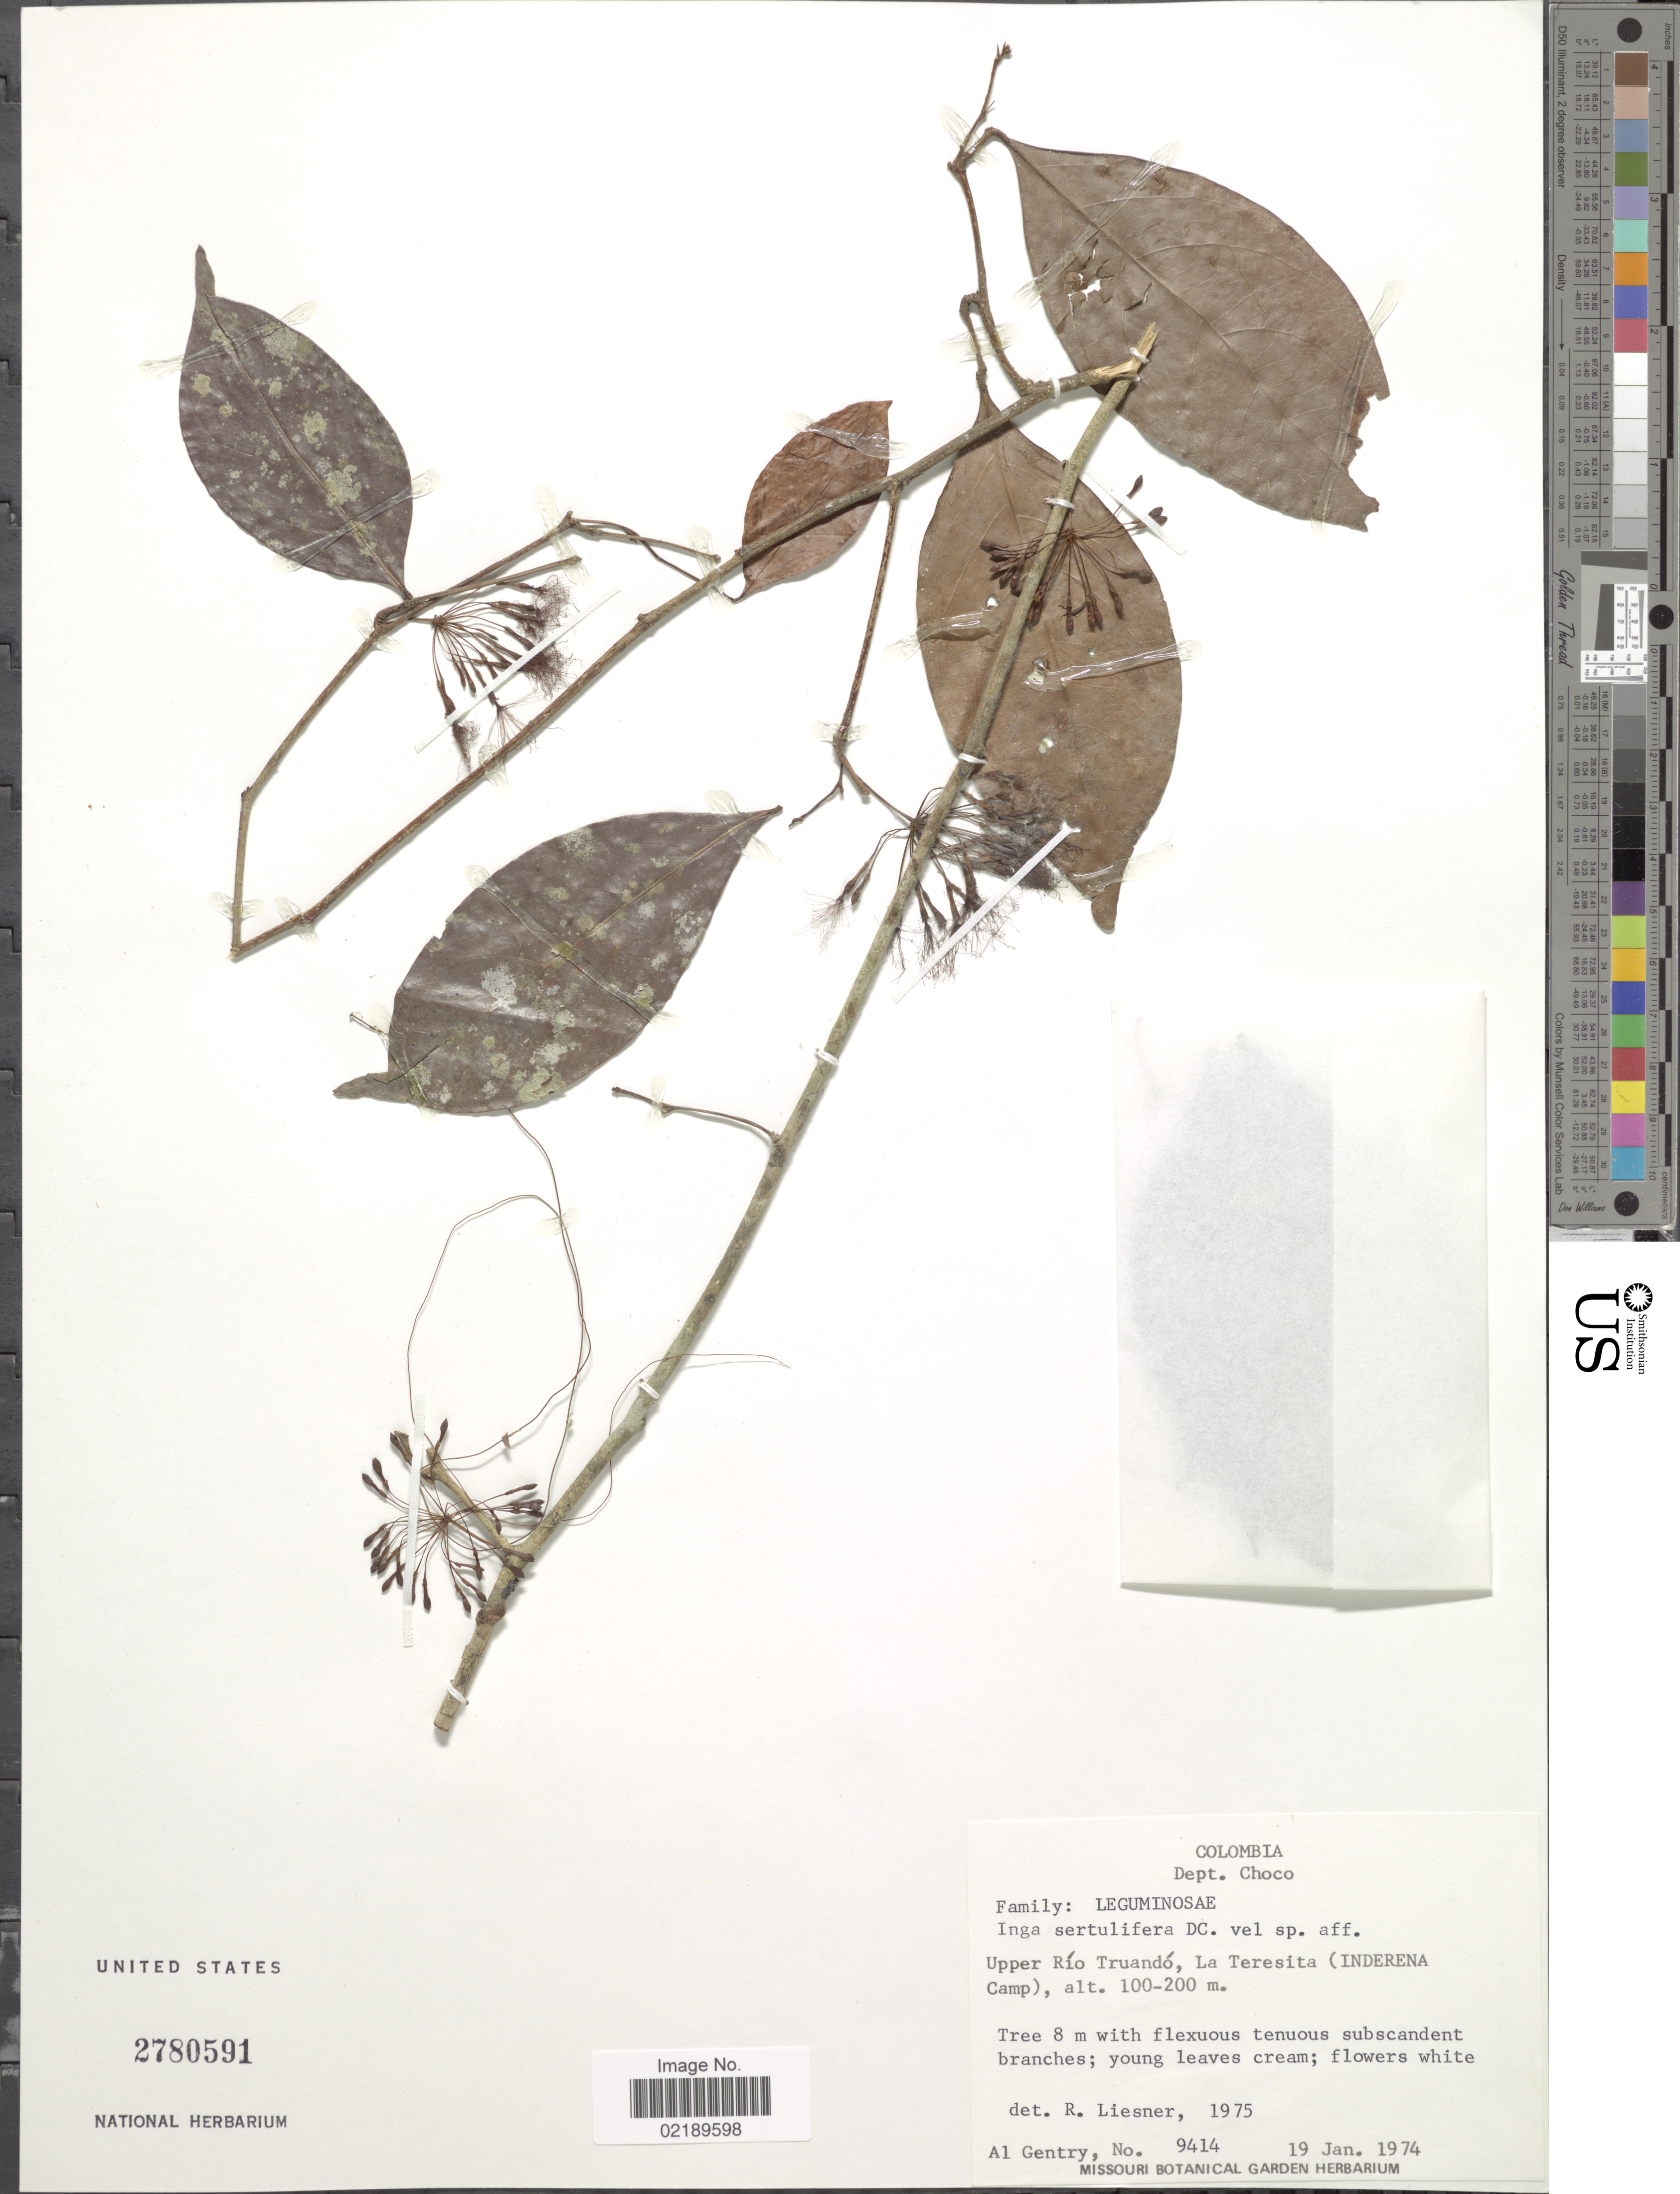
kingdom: Plantae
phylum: Tracheophyta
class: Magnoliopsida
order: Fabales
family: Fabaceae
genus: Inga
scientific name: Inga sertulifera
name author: DC.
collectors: A. H. Gentry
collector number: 9414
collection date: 1974-01-19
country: Colombia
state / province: Chocó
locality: Upper Rio Truando, La Teresita (Inderena Camp).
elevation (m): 100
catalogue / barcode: US 2780591